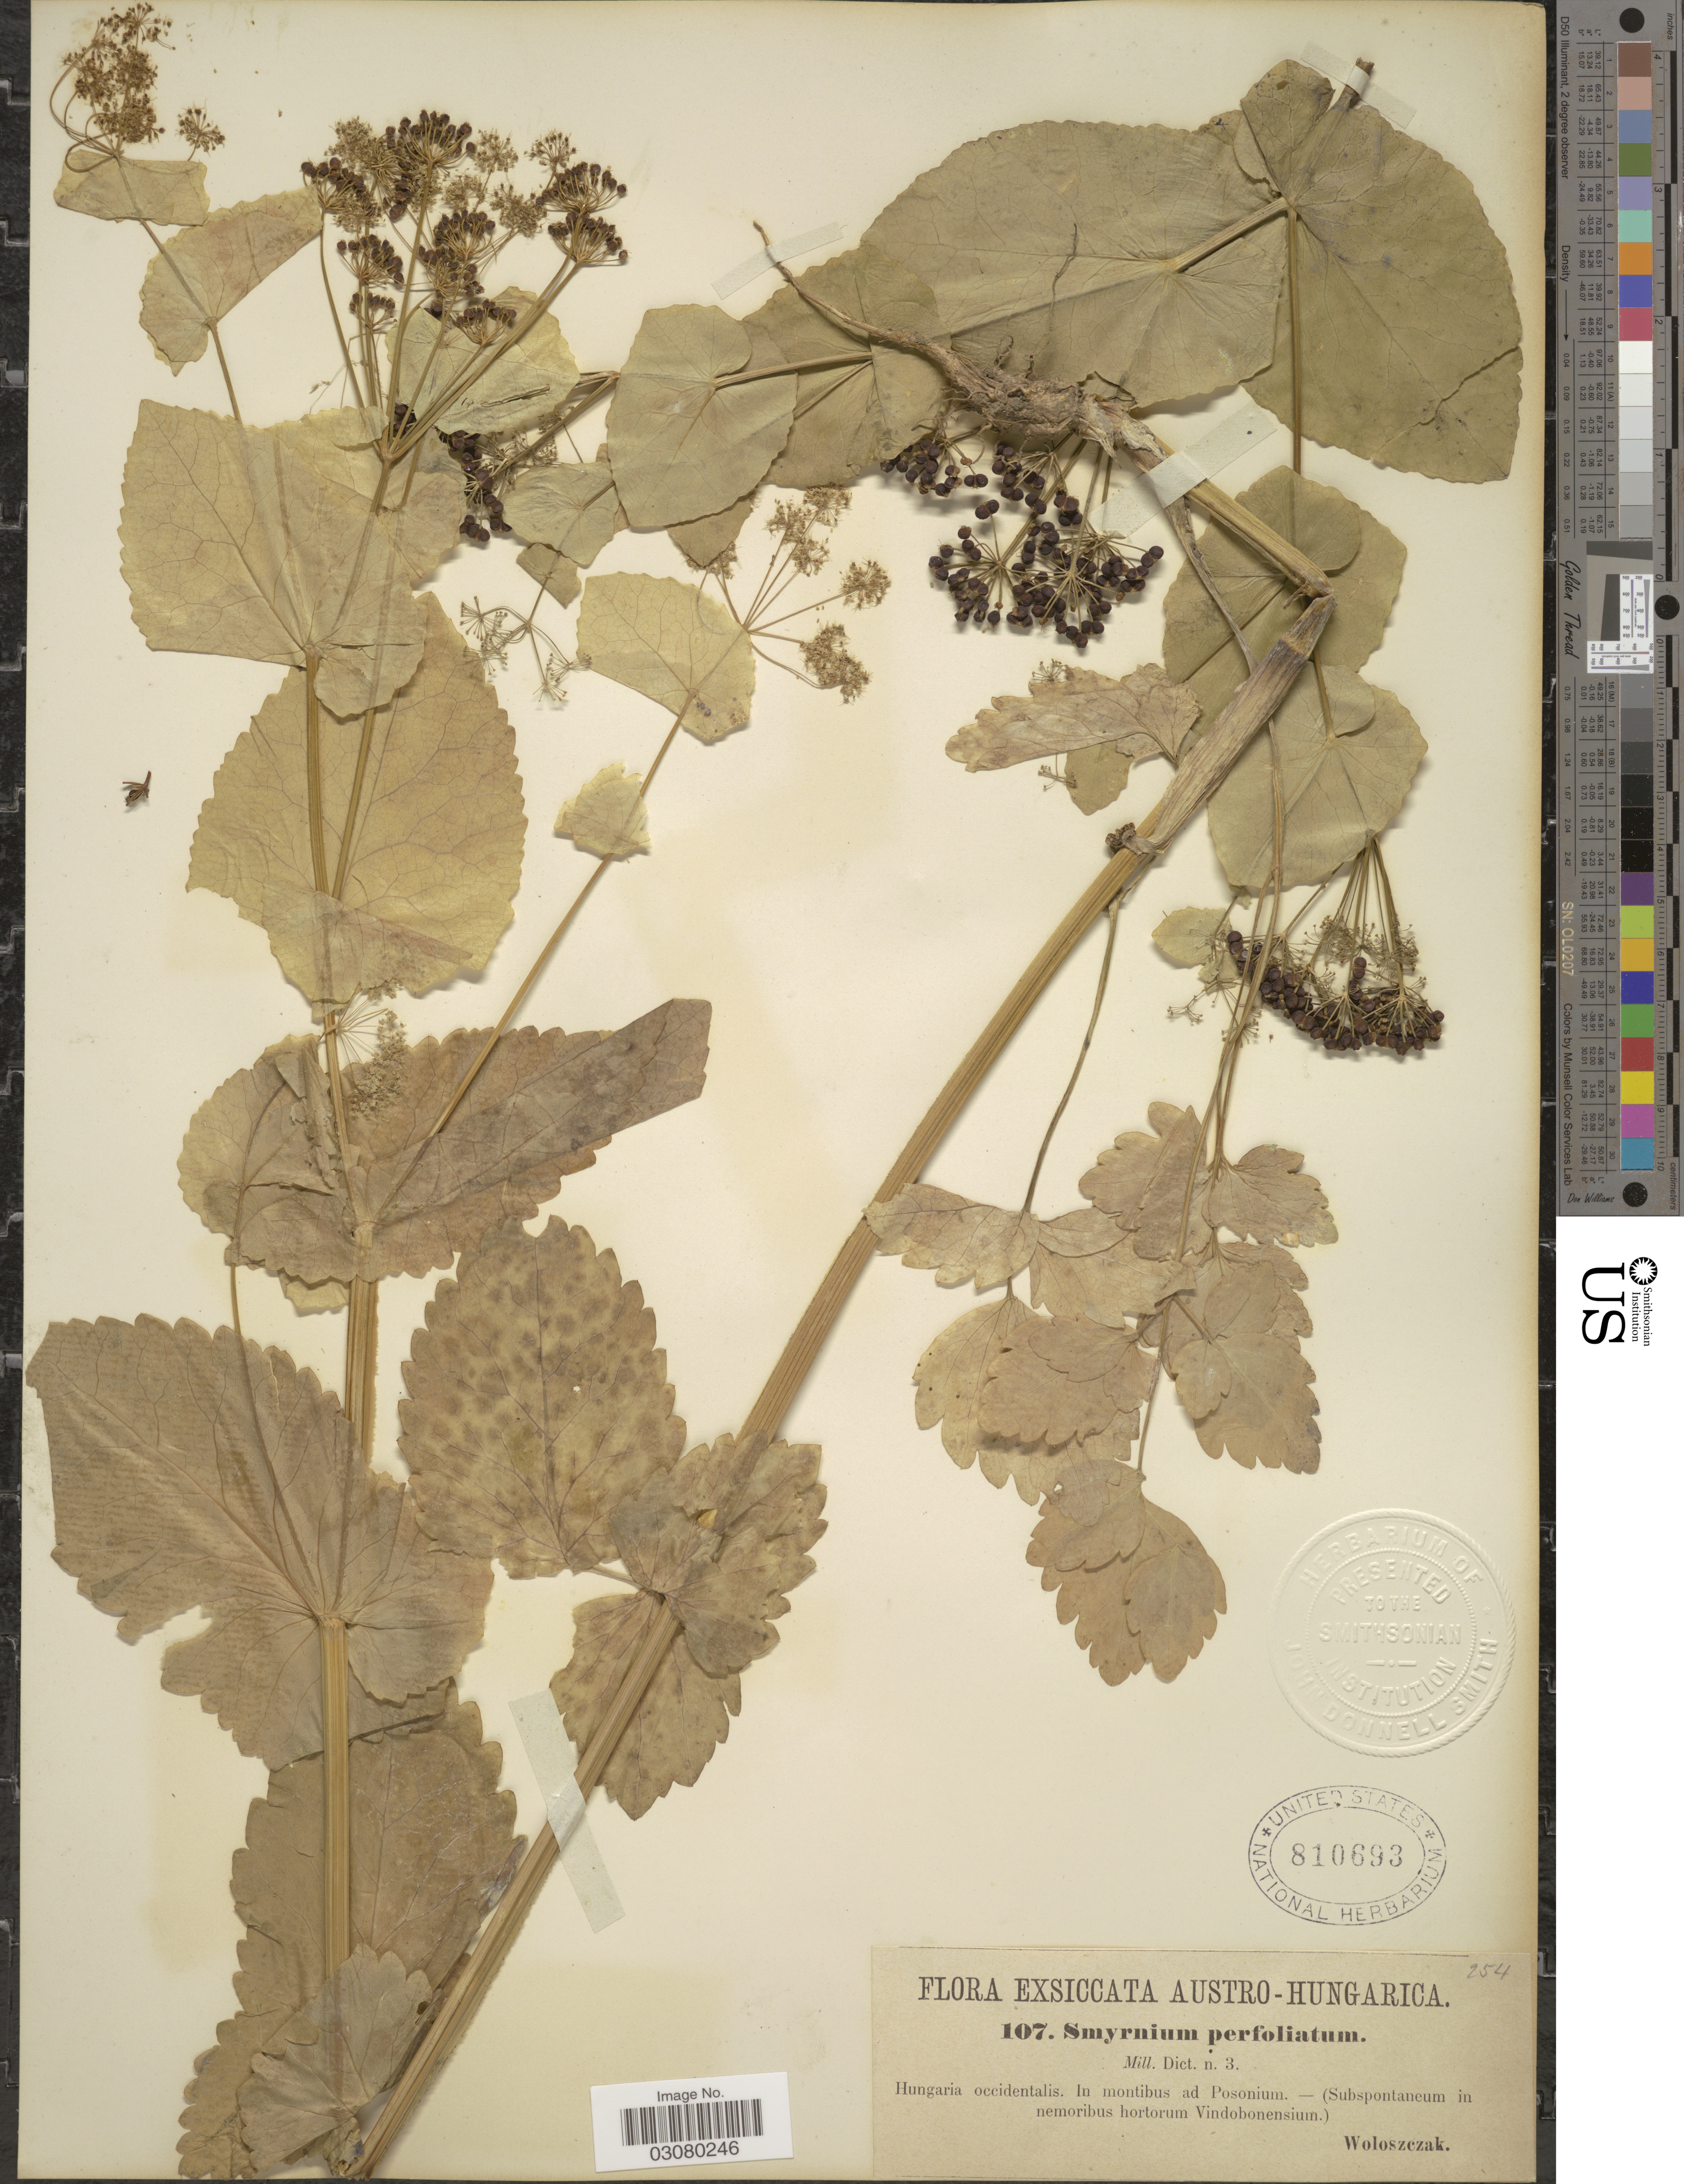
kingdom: Plantae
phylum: Tracheophyta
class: Magnoliopsida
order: Apiales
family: Apiaceae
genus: Smyrnium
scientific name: Smyrnium perfoliatum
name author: L.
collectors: Woloszczak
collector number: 107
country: Hungary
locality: Austro-Hungarica. Hungaria occidentalis. In montibus ad Posonium.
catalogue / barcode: US 810693